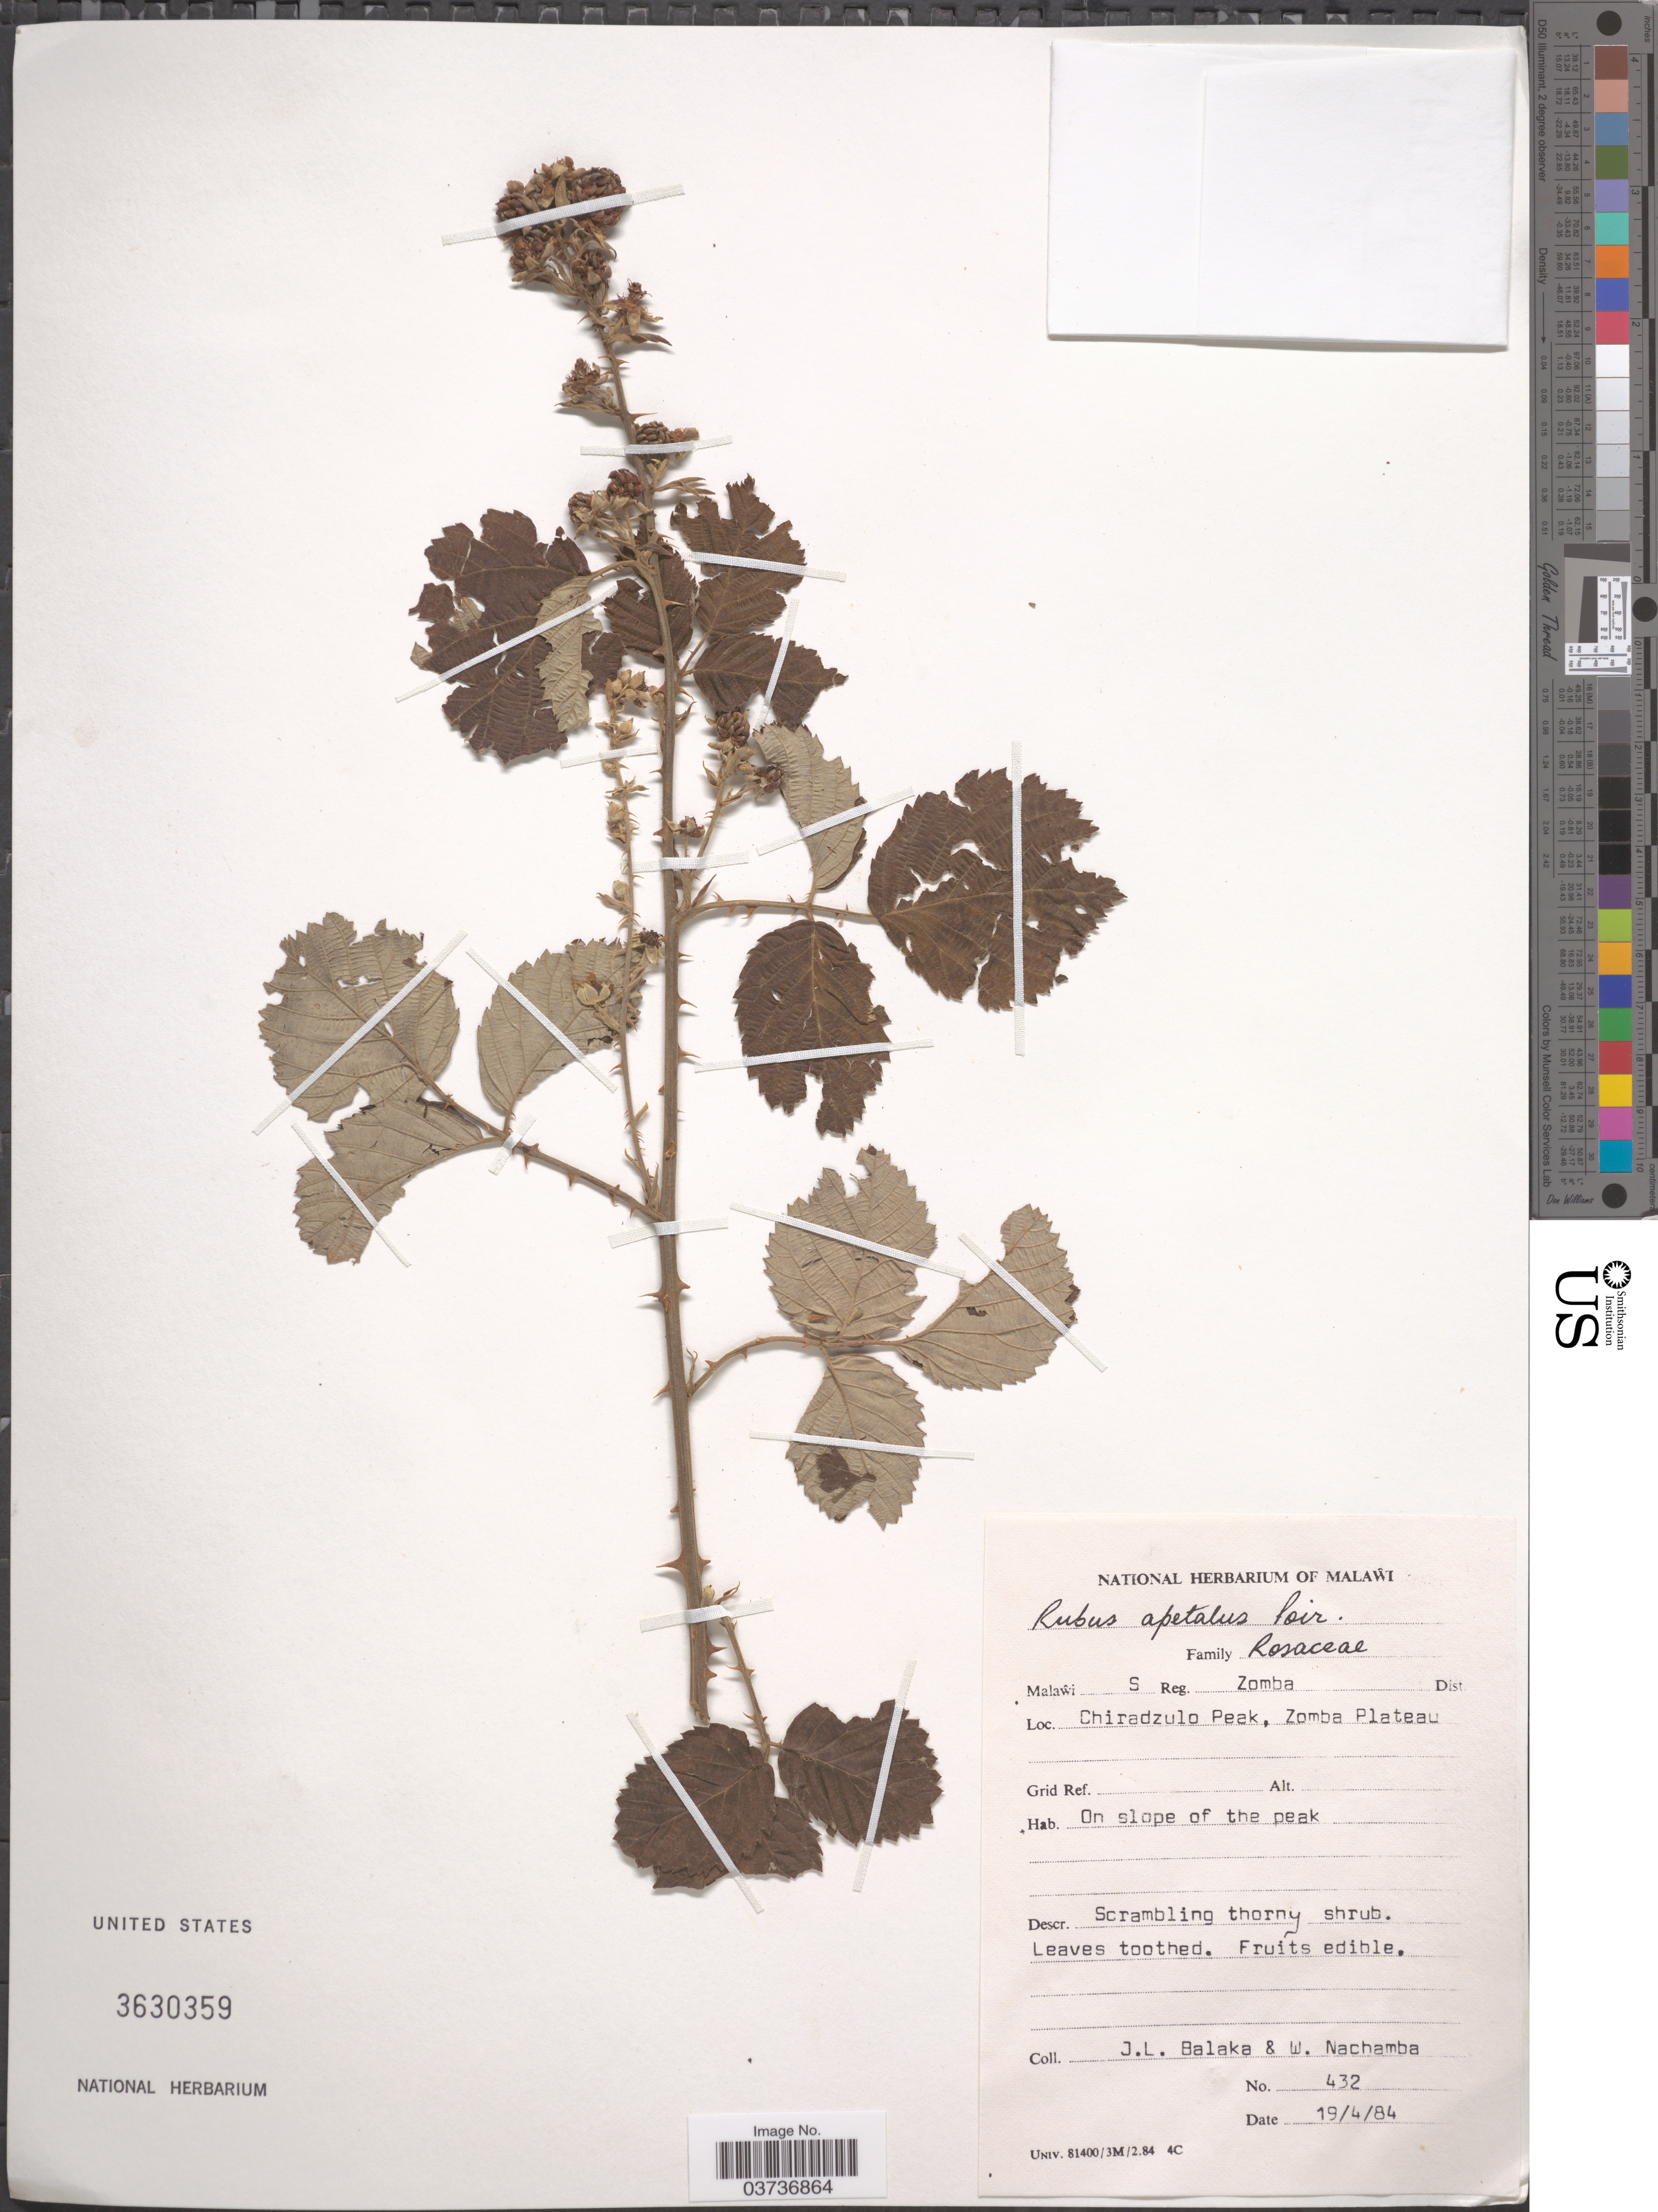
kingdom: Plantae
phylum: Tracheophyta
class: Magnoliopsida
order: Rosales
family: Rosaceae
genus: Rubus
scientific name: Rubus apetalus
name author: Poir.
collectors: J. Balaka & W. Nachamba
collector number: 432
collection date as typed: Transcribed d/m/y: 19/4/84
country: Malawi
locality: Malawi S Reg. Zomba Dist. Chiradzulo Peak, Zomba Plateau. On slope of the peak.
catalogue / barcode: US 3630359